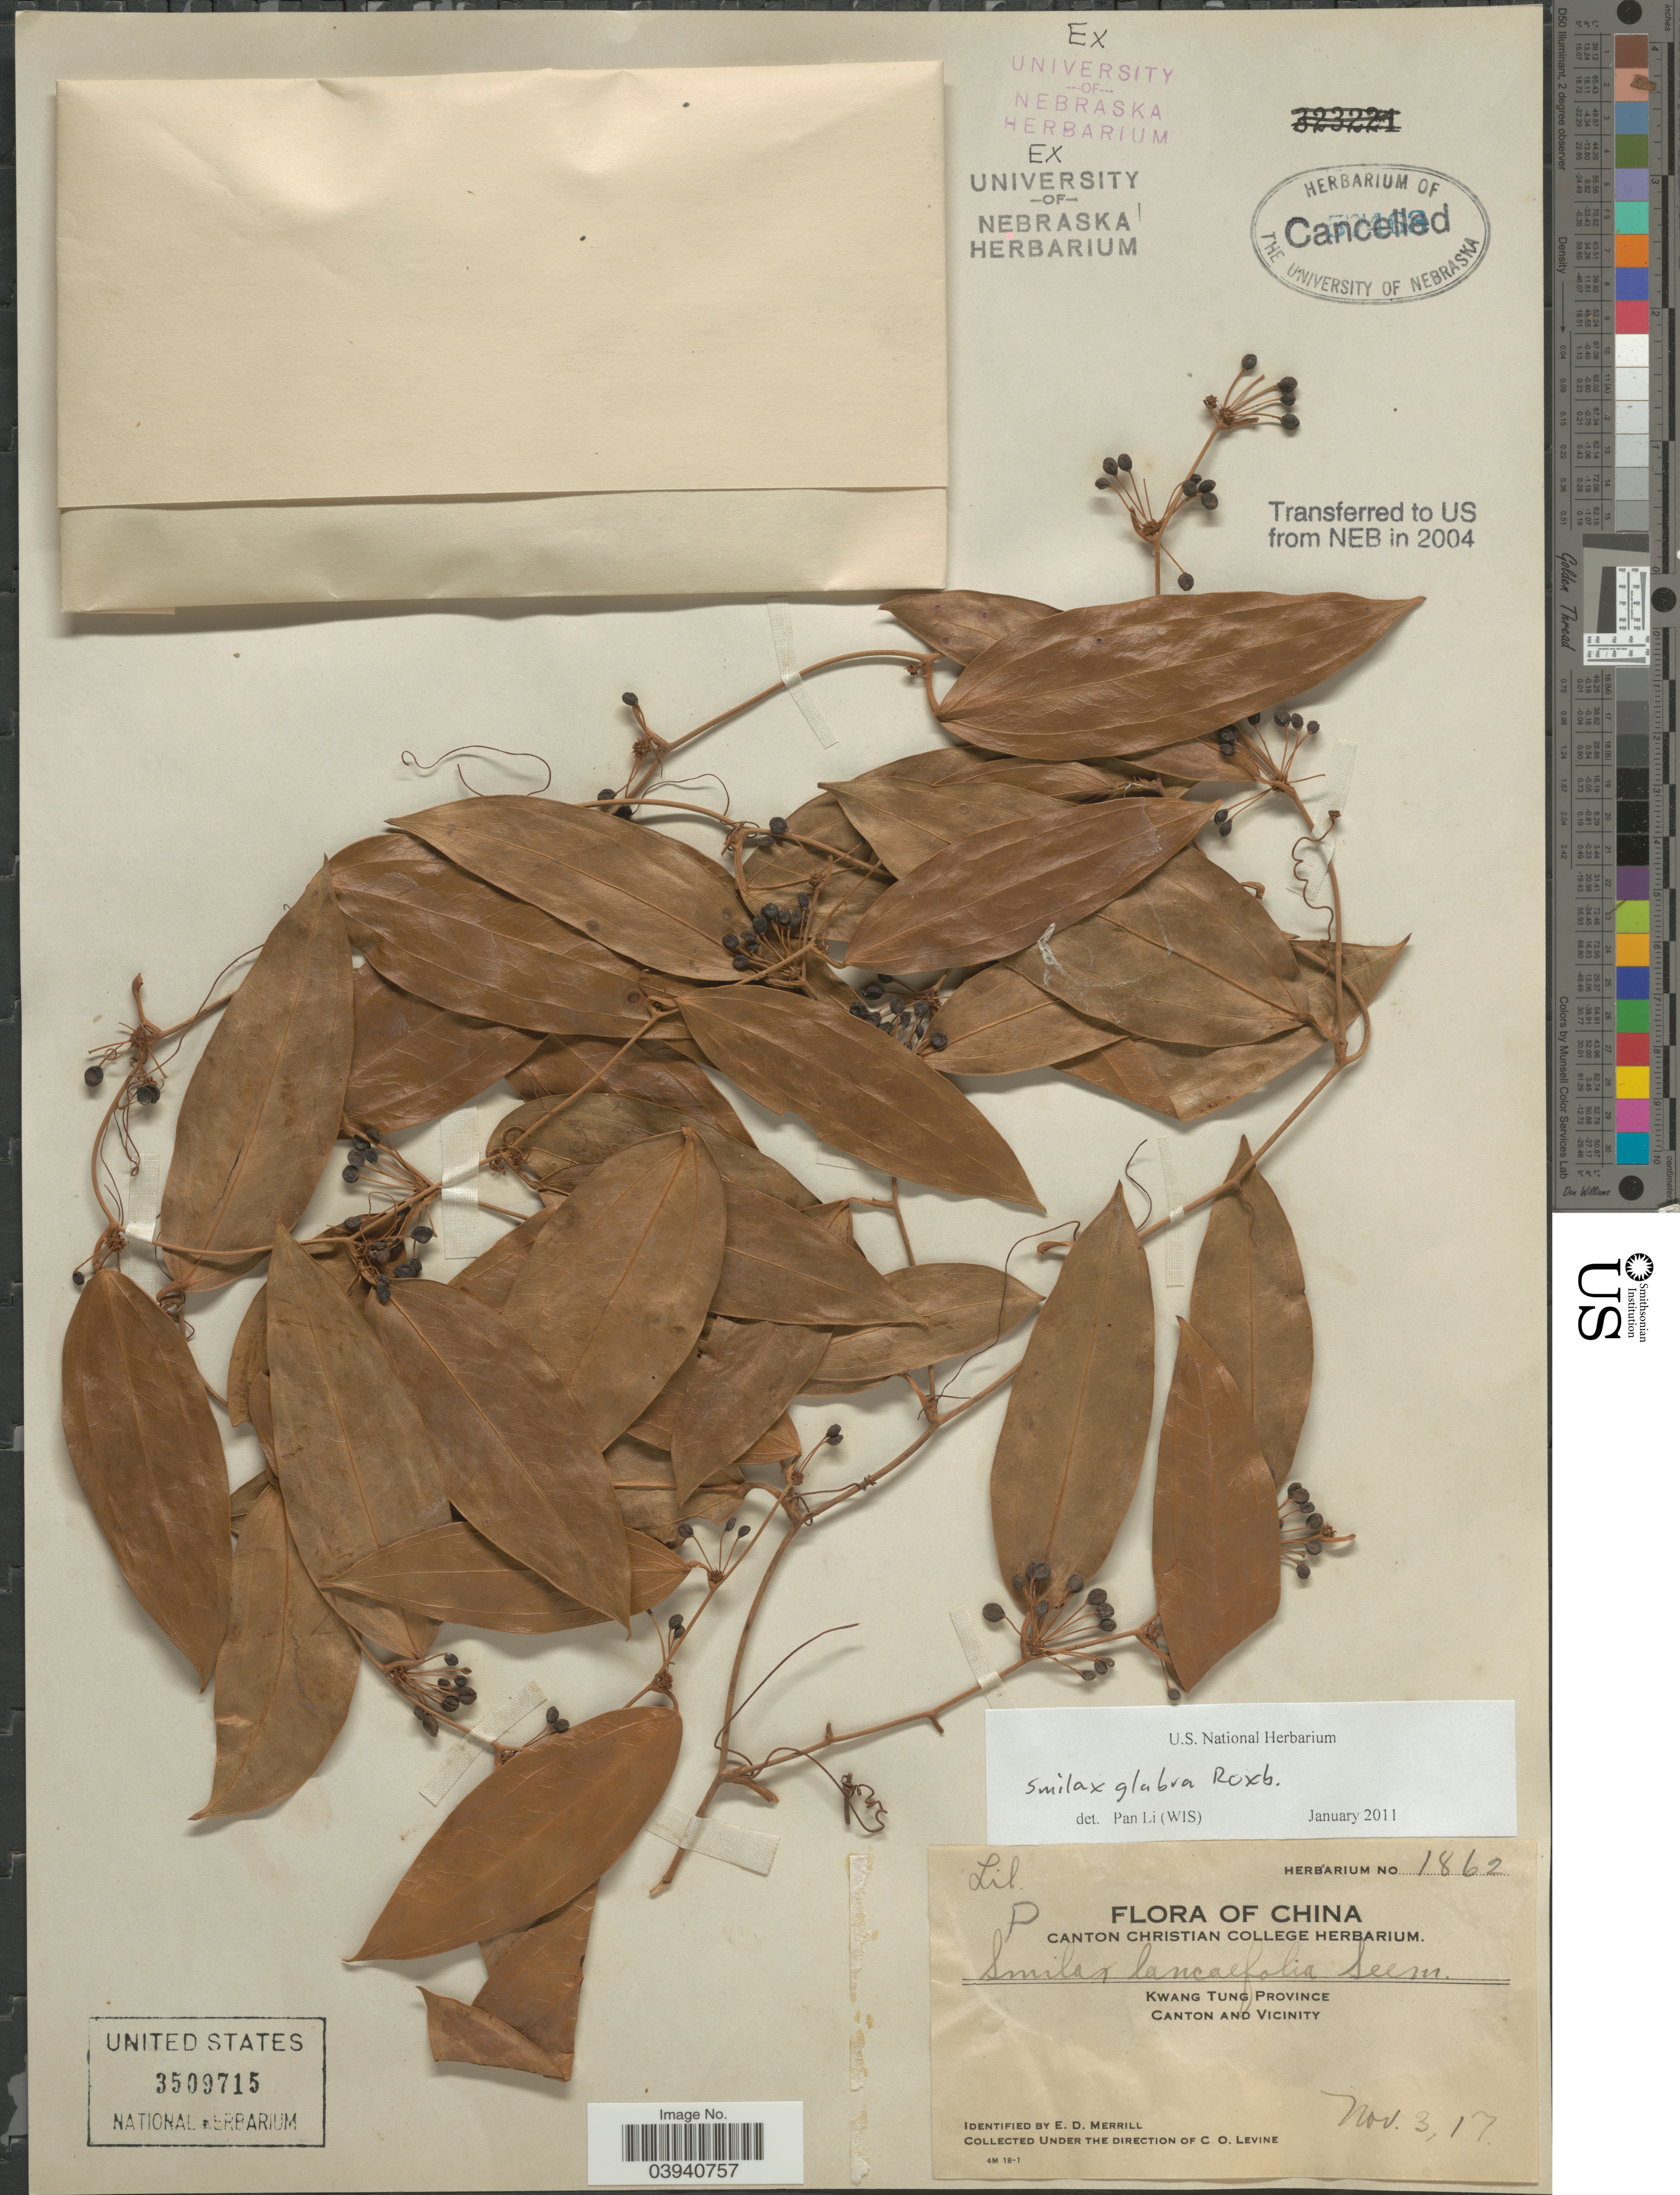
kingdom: Plantae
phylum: Tracheophyta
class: Liliopsida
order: Liliales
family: Smilacaceae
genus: Smilax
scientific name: Smilax glabra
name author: Roxb.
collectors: C. O. Levine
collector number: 1862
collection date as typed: Transcribed d/m/y: 3/11/17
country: China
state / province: Guangdong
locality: Kwang Tung Province. Canton and Vicinity.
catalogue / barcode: US 3509715